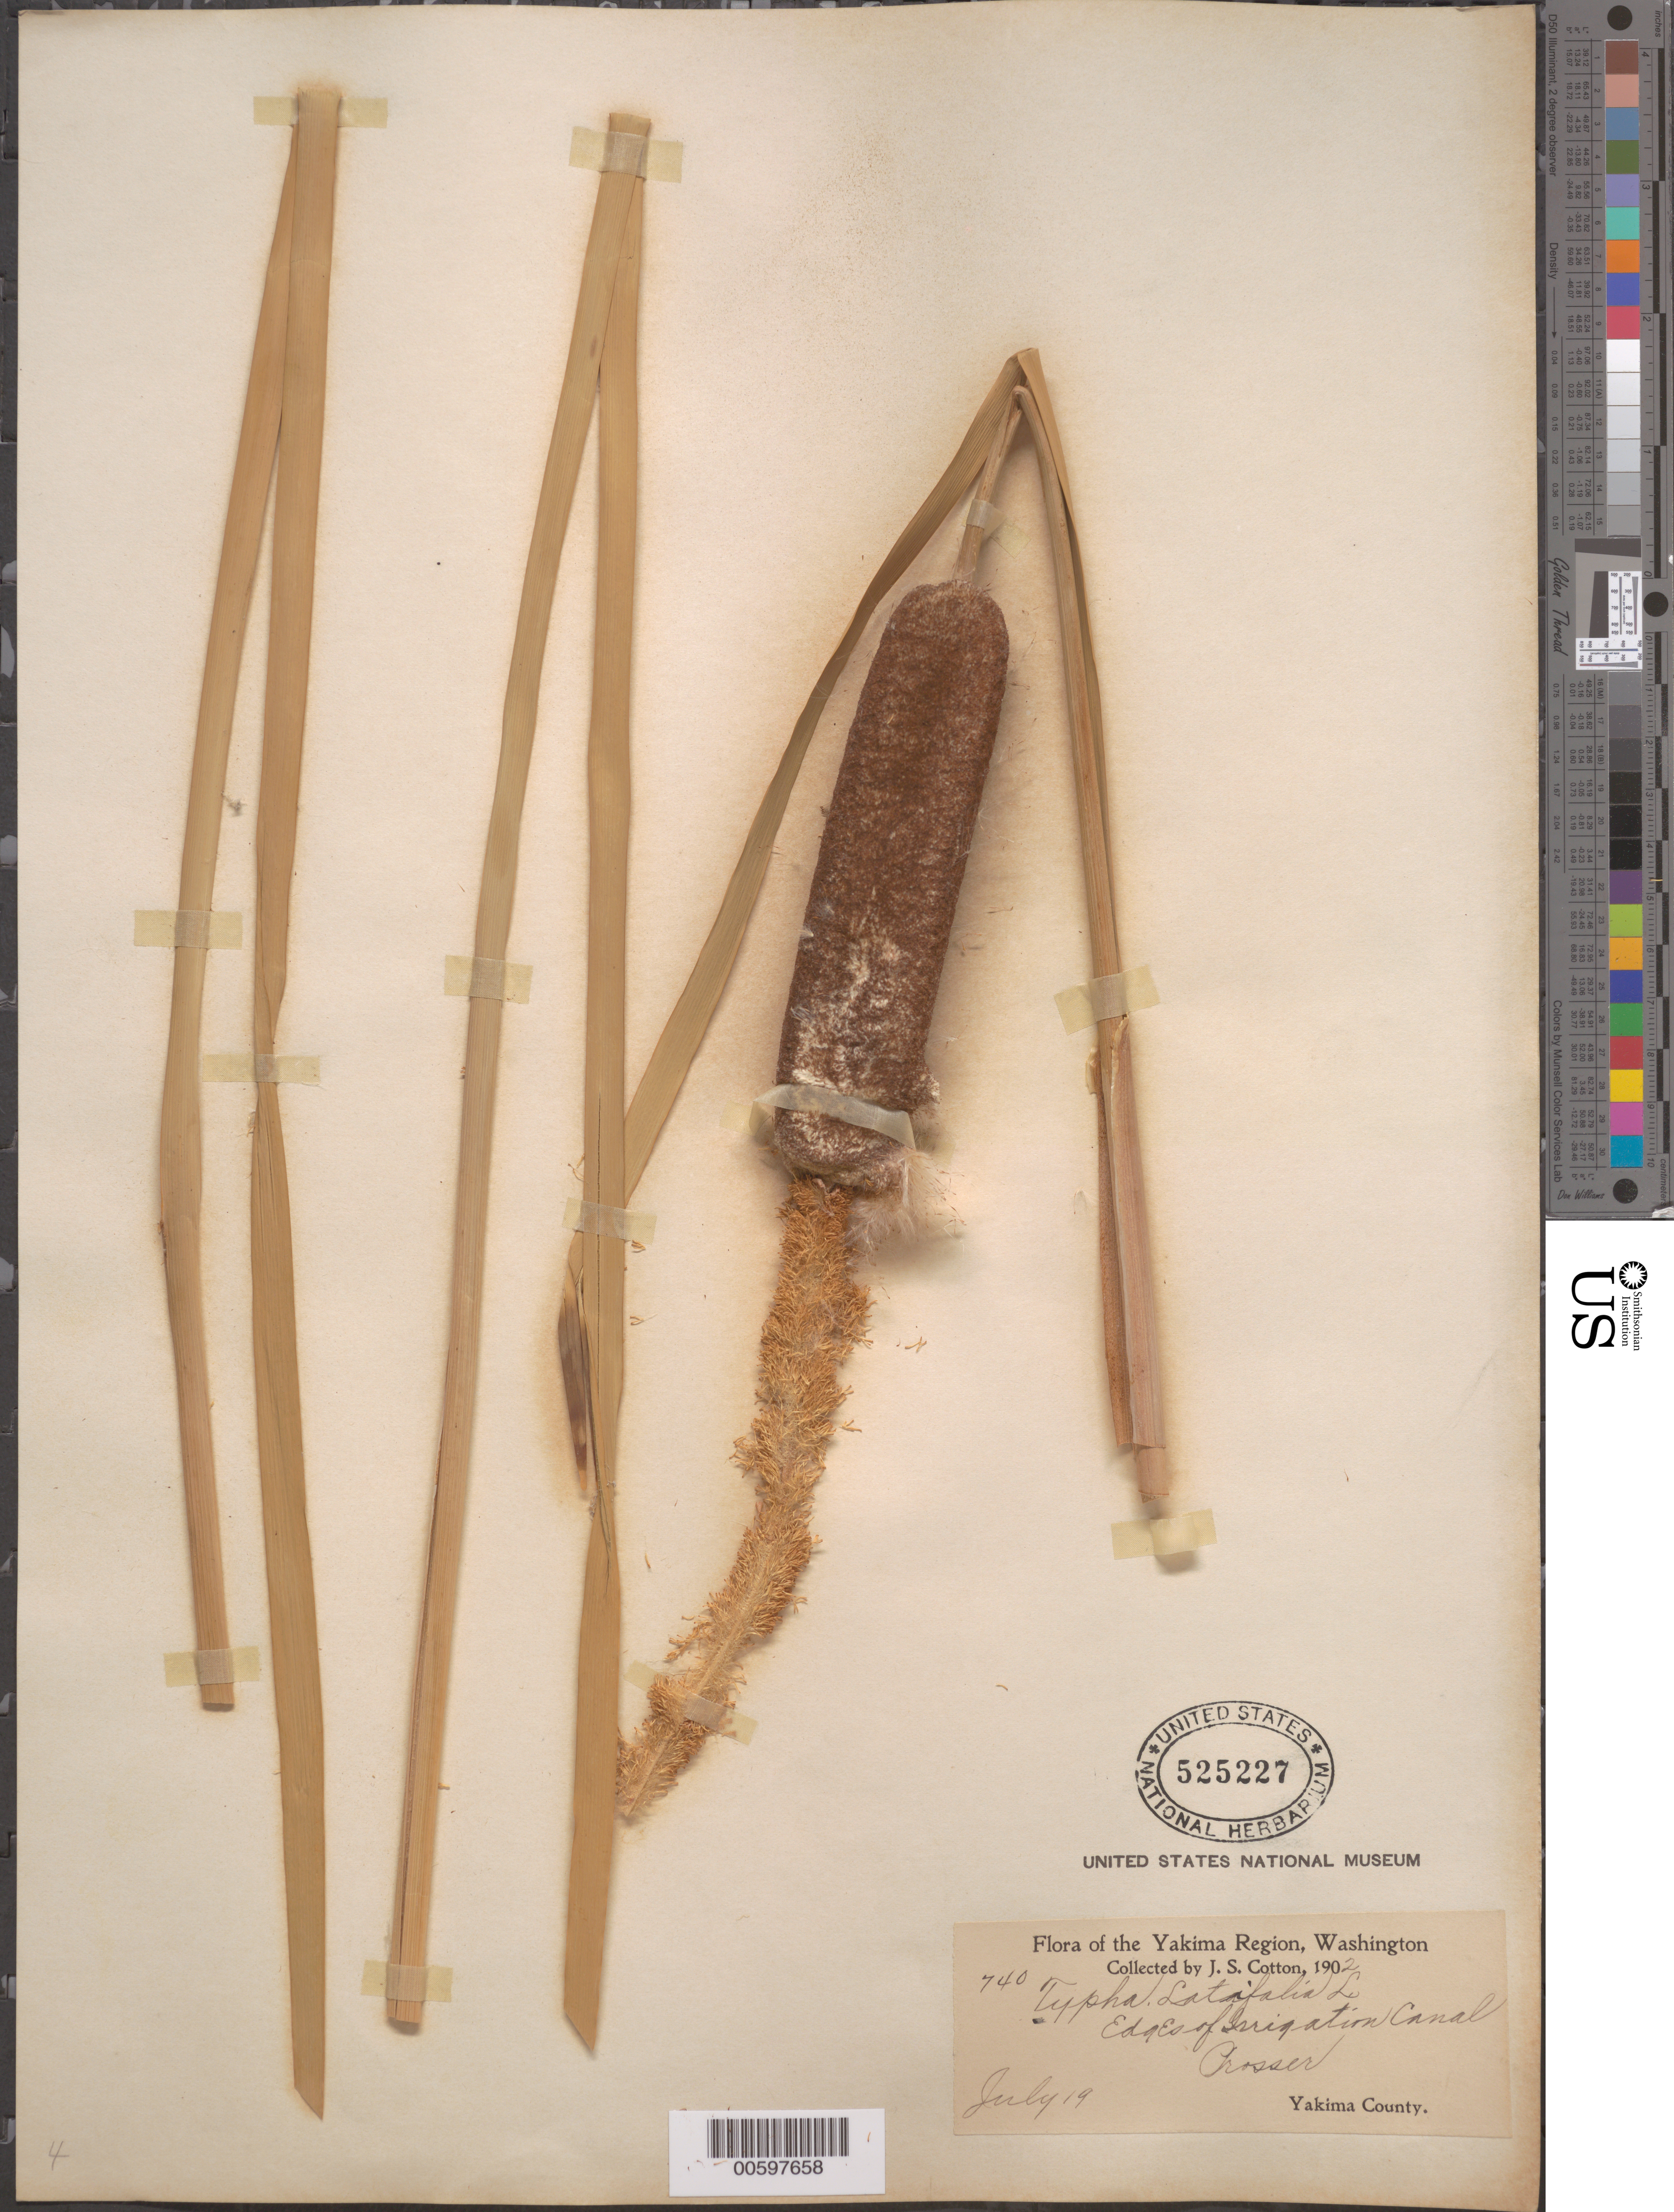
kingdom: Plantae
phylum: Tracheophyta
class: Liliopsida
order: Poales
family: Typhaceae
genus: Typha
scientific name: Typha latifolia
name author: L.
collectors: J. S. Cotton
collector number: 740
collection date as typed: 19 Jul 1902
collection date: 1902-07-19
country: United States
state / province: Washington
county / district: Yakima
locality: Yakima Region, Prosser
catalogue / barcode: US 525227